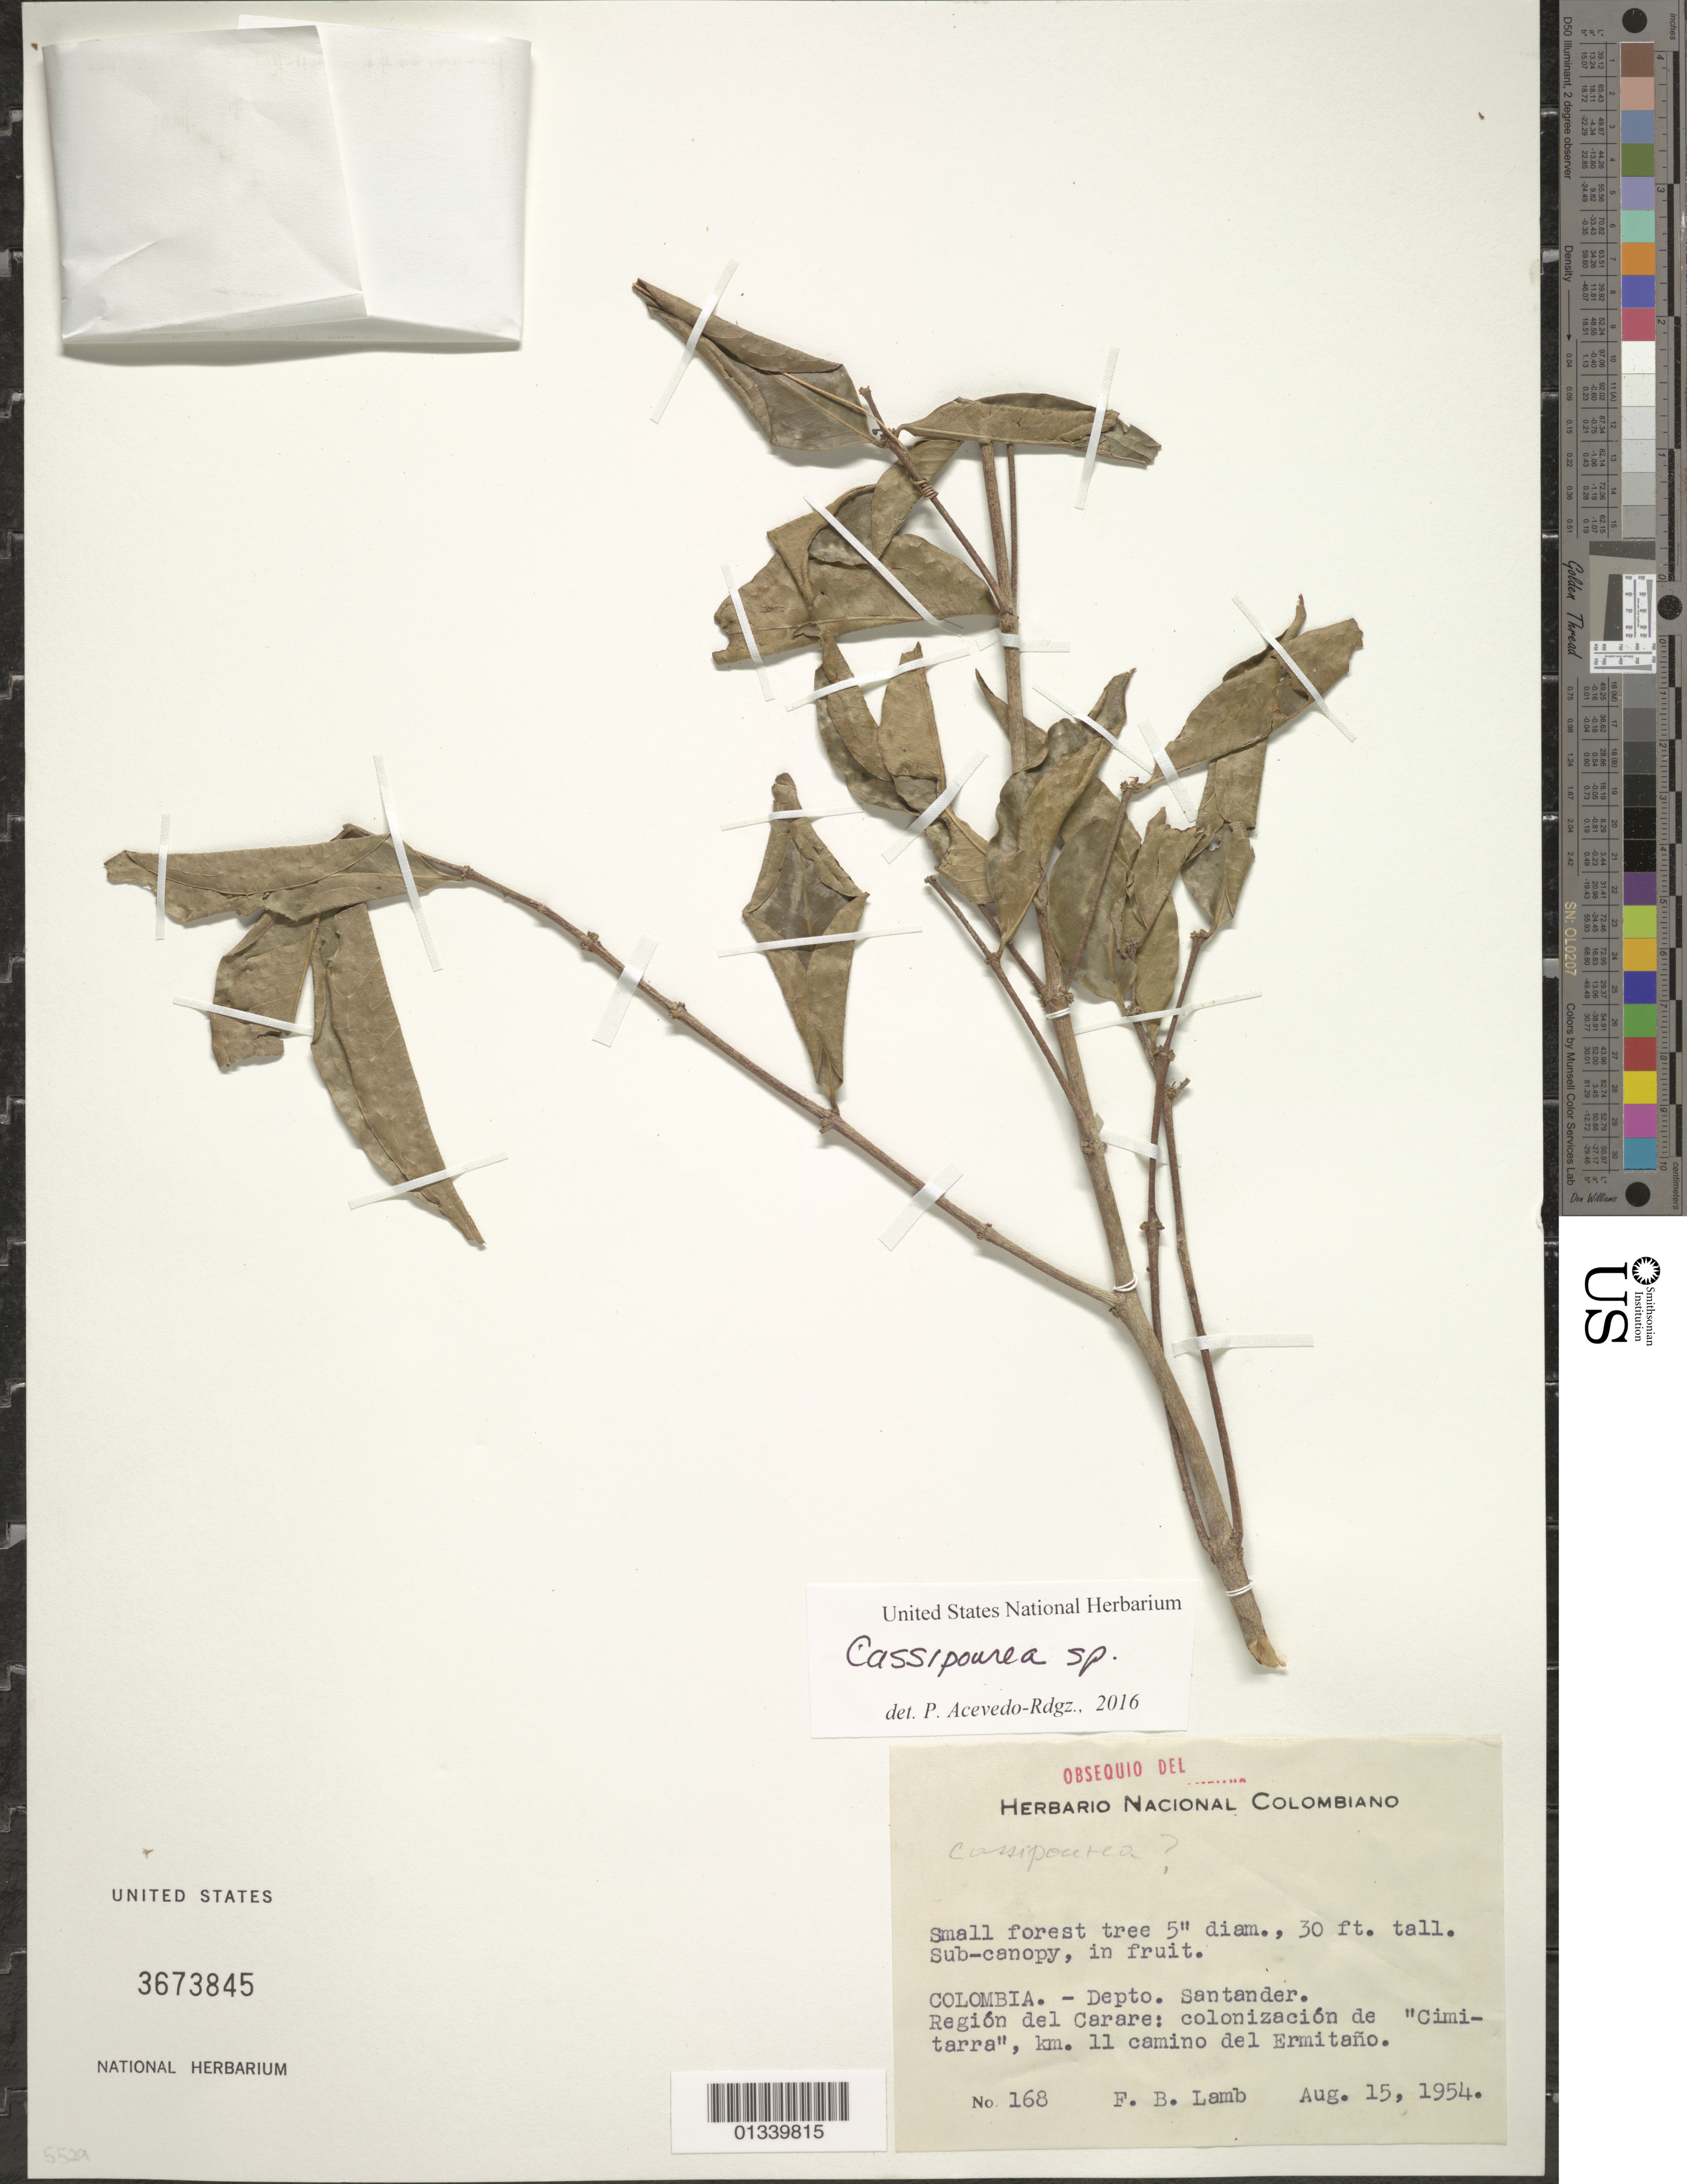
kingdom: Plantae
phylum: Tracheophyta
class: Magnoliopsida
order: Malpighiales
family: Rhizophoraceae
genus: Cassipourea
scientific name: Cassipourea sp.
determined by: Acevedo-Rodríguez, P., (BOT), Smithsonian Institution - National Museum of Natural History (UNITED STATES)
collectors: F. B. Lamb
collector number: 168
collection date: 1954-08-15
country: Colombia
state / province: Santander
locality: Region del Carare: colonizacion de "Cimitarra", km. 3 camino del Ermitano.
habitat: Forest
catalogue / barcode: US 3673845